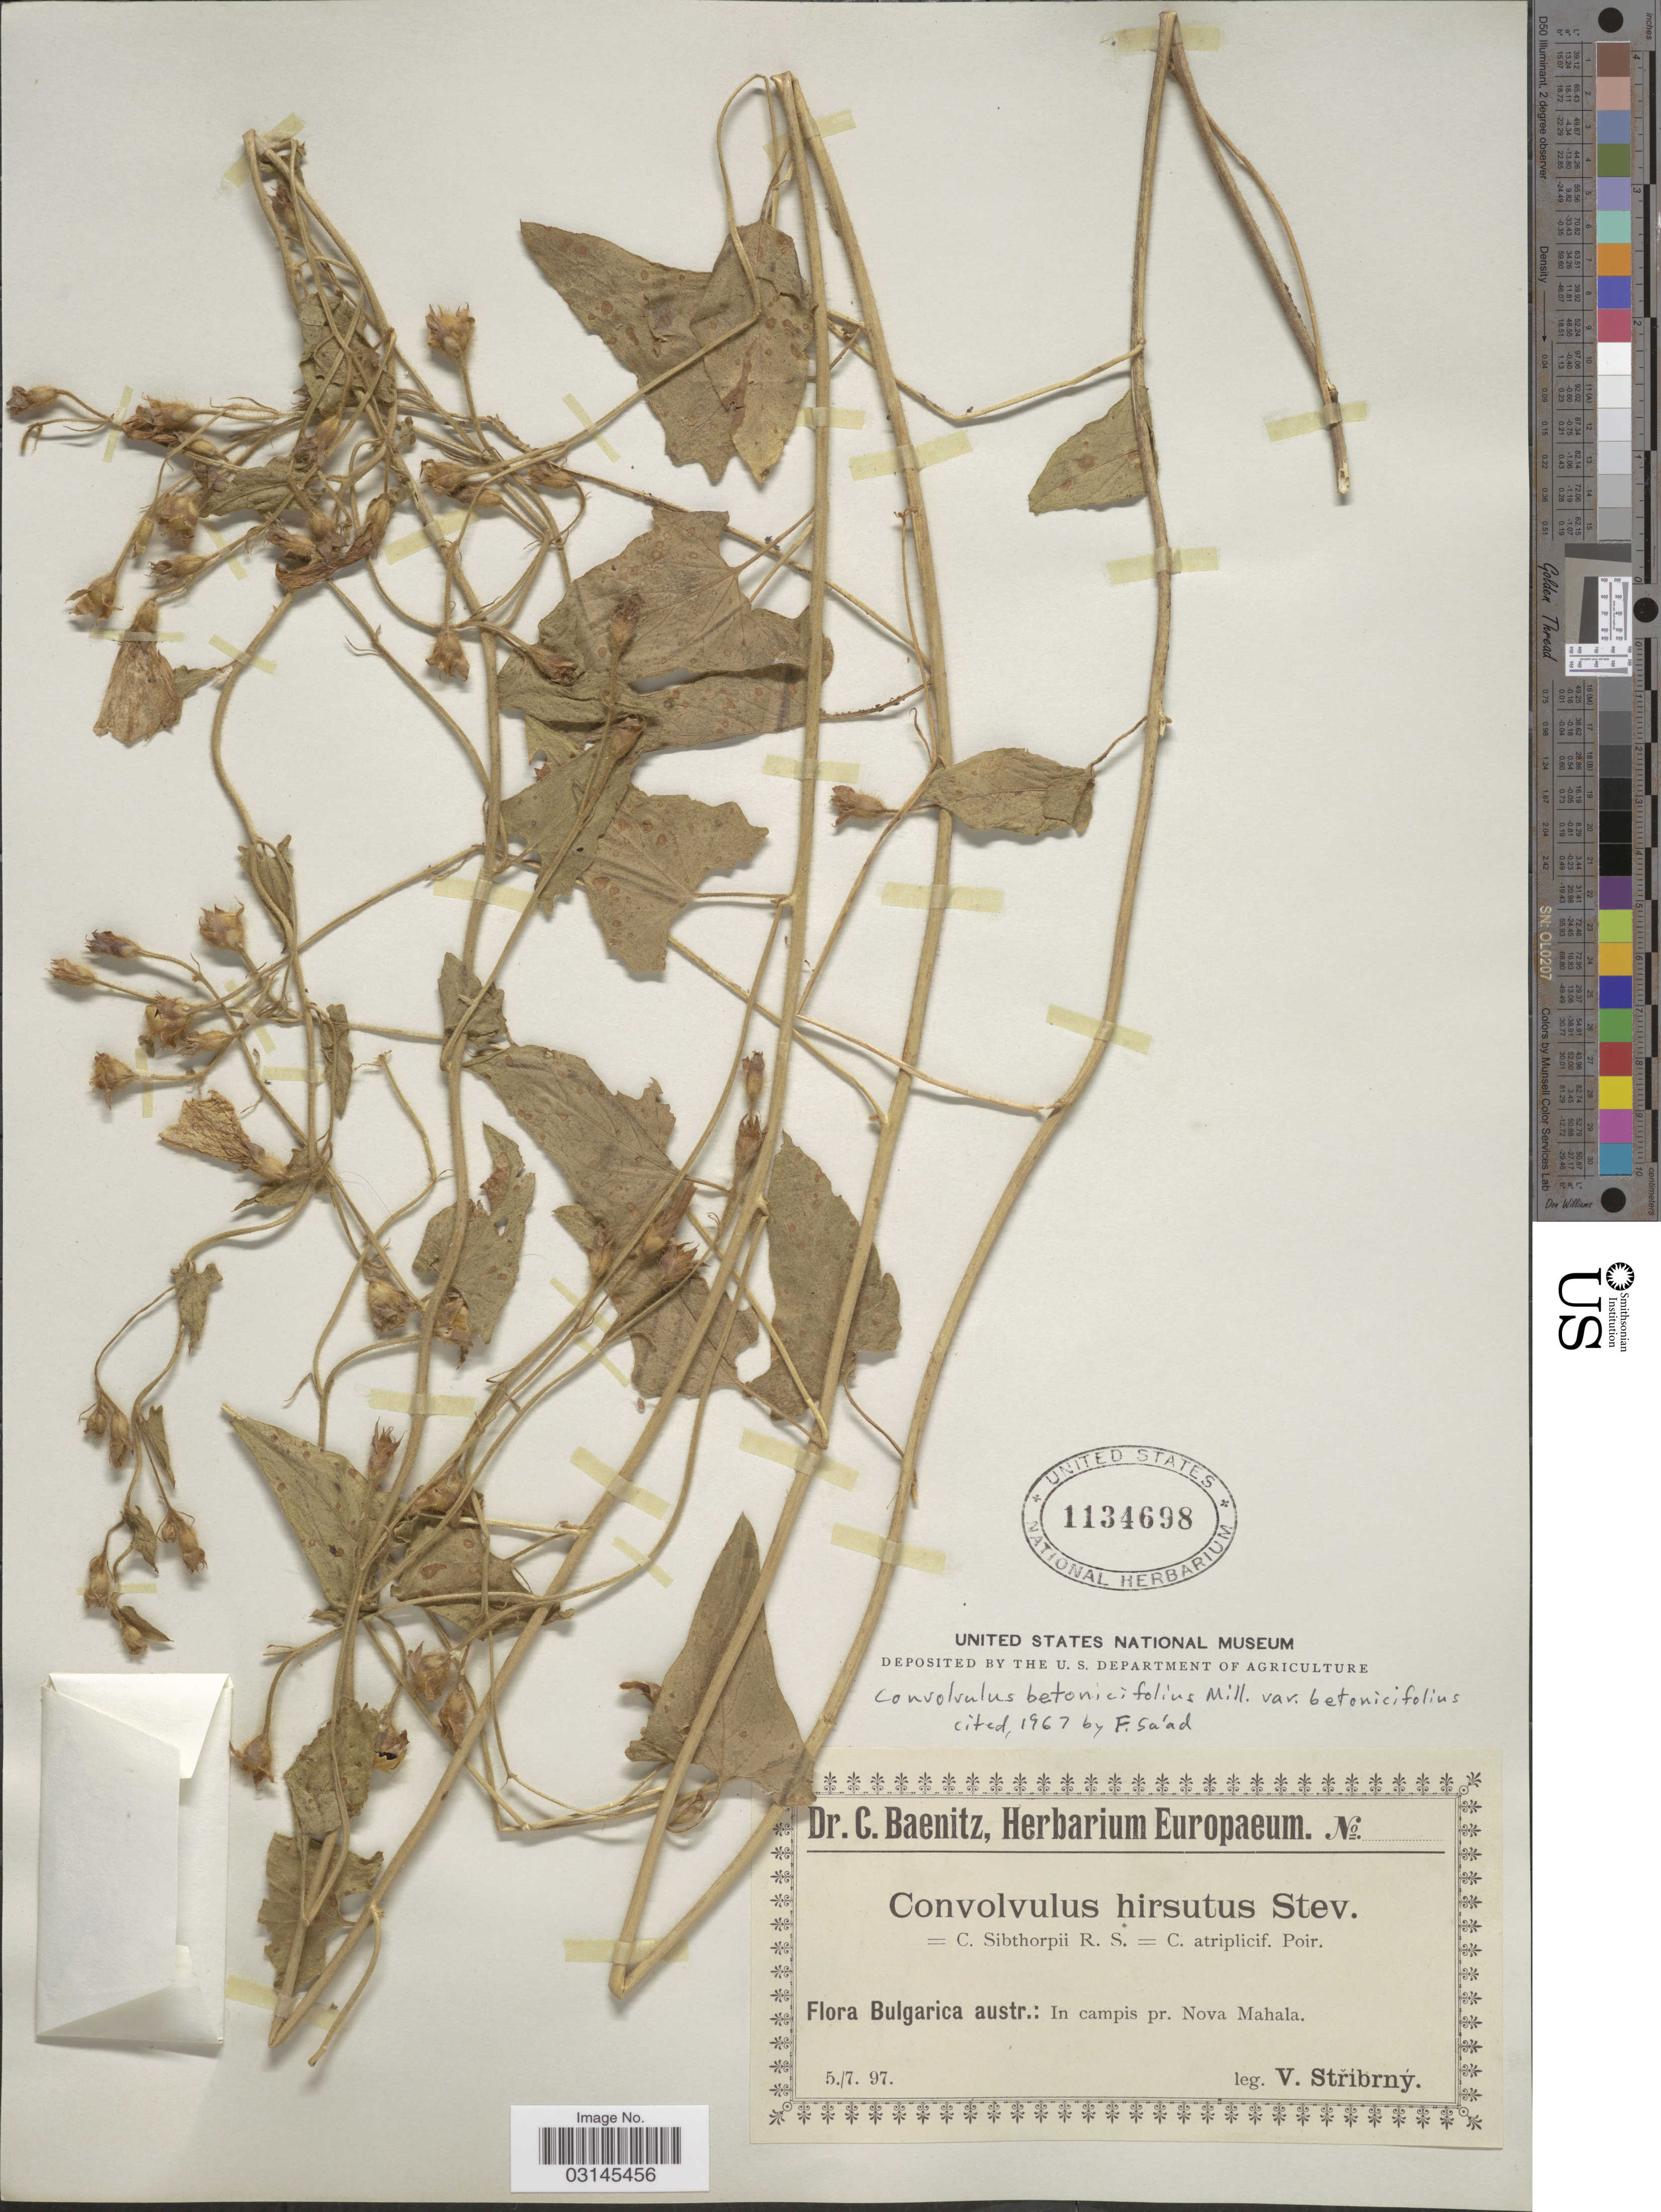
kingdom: Plantae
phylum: Tracheophyta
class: Magnoliopsida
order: Solanales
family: Convolvulaceae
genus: Convolvulus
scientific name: Convolvulus betonicifolius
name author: Mill.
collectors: V. Stribrny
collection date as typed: Transcribed d/m/y: 5/7/97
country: Bulgaria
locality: Bulgarica austr.: In campis pr. Nova Mahala.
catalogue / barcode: US 1134698